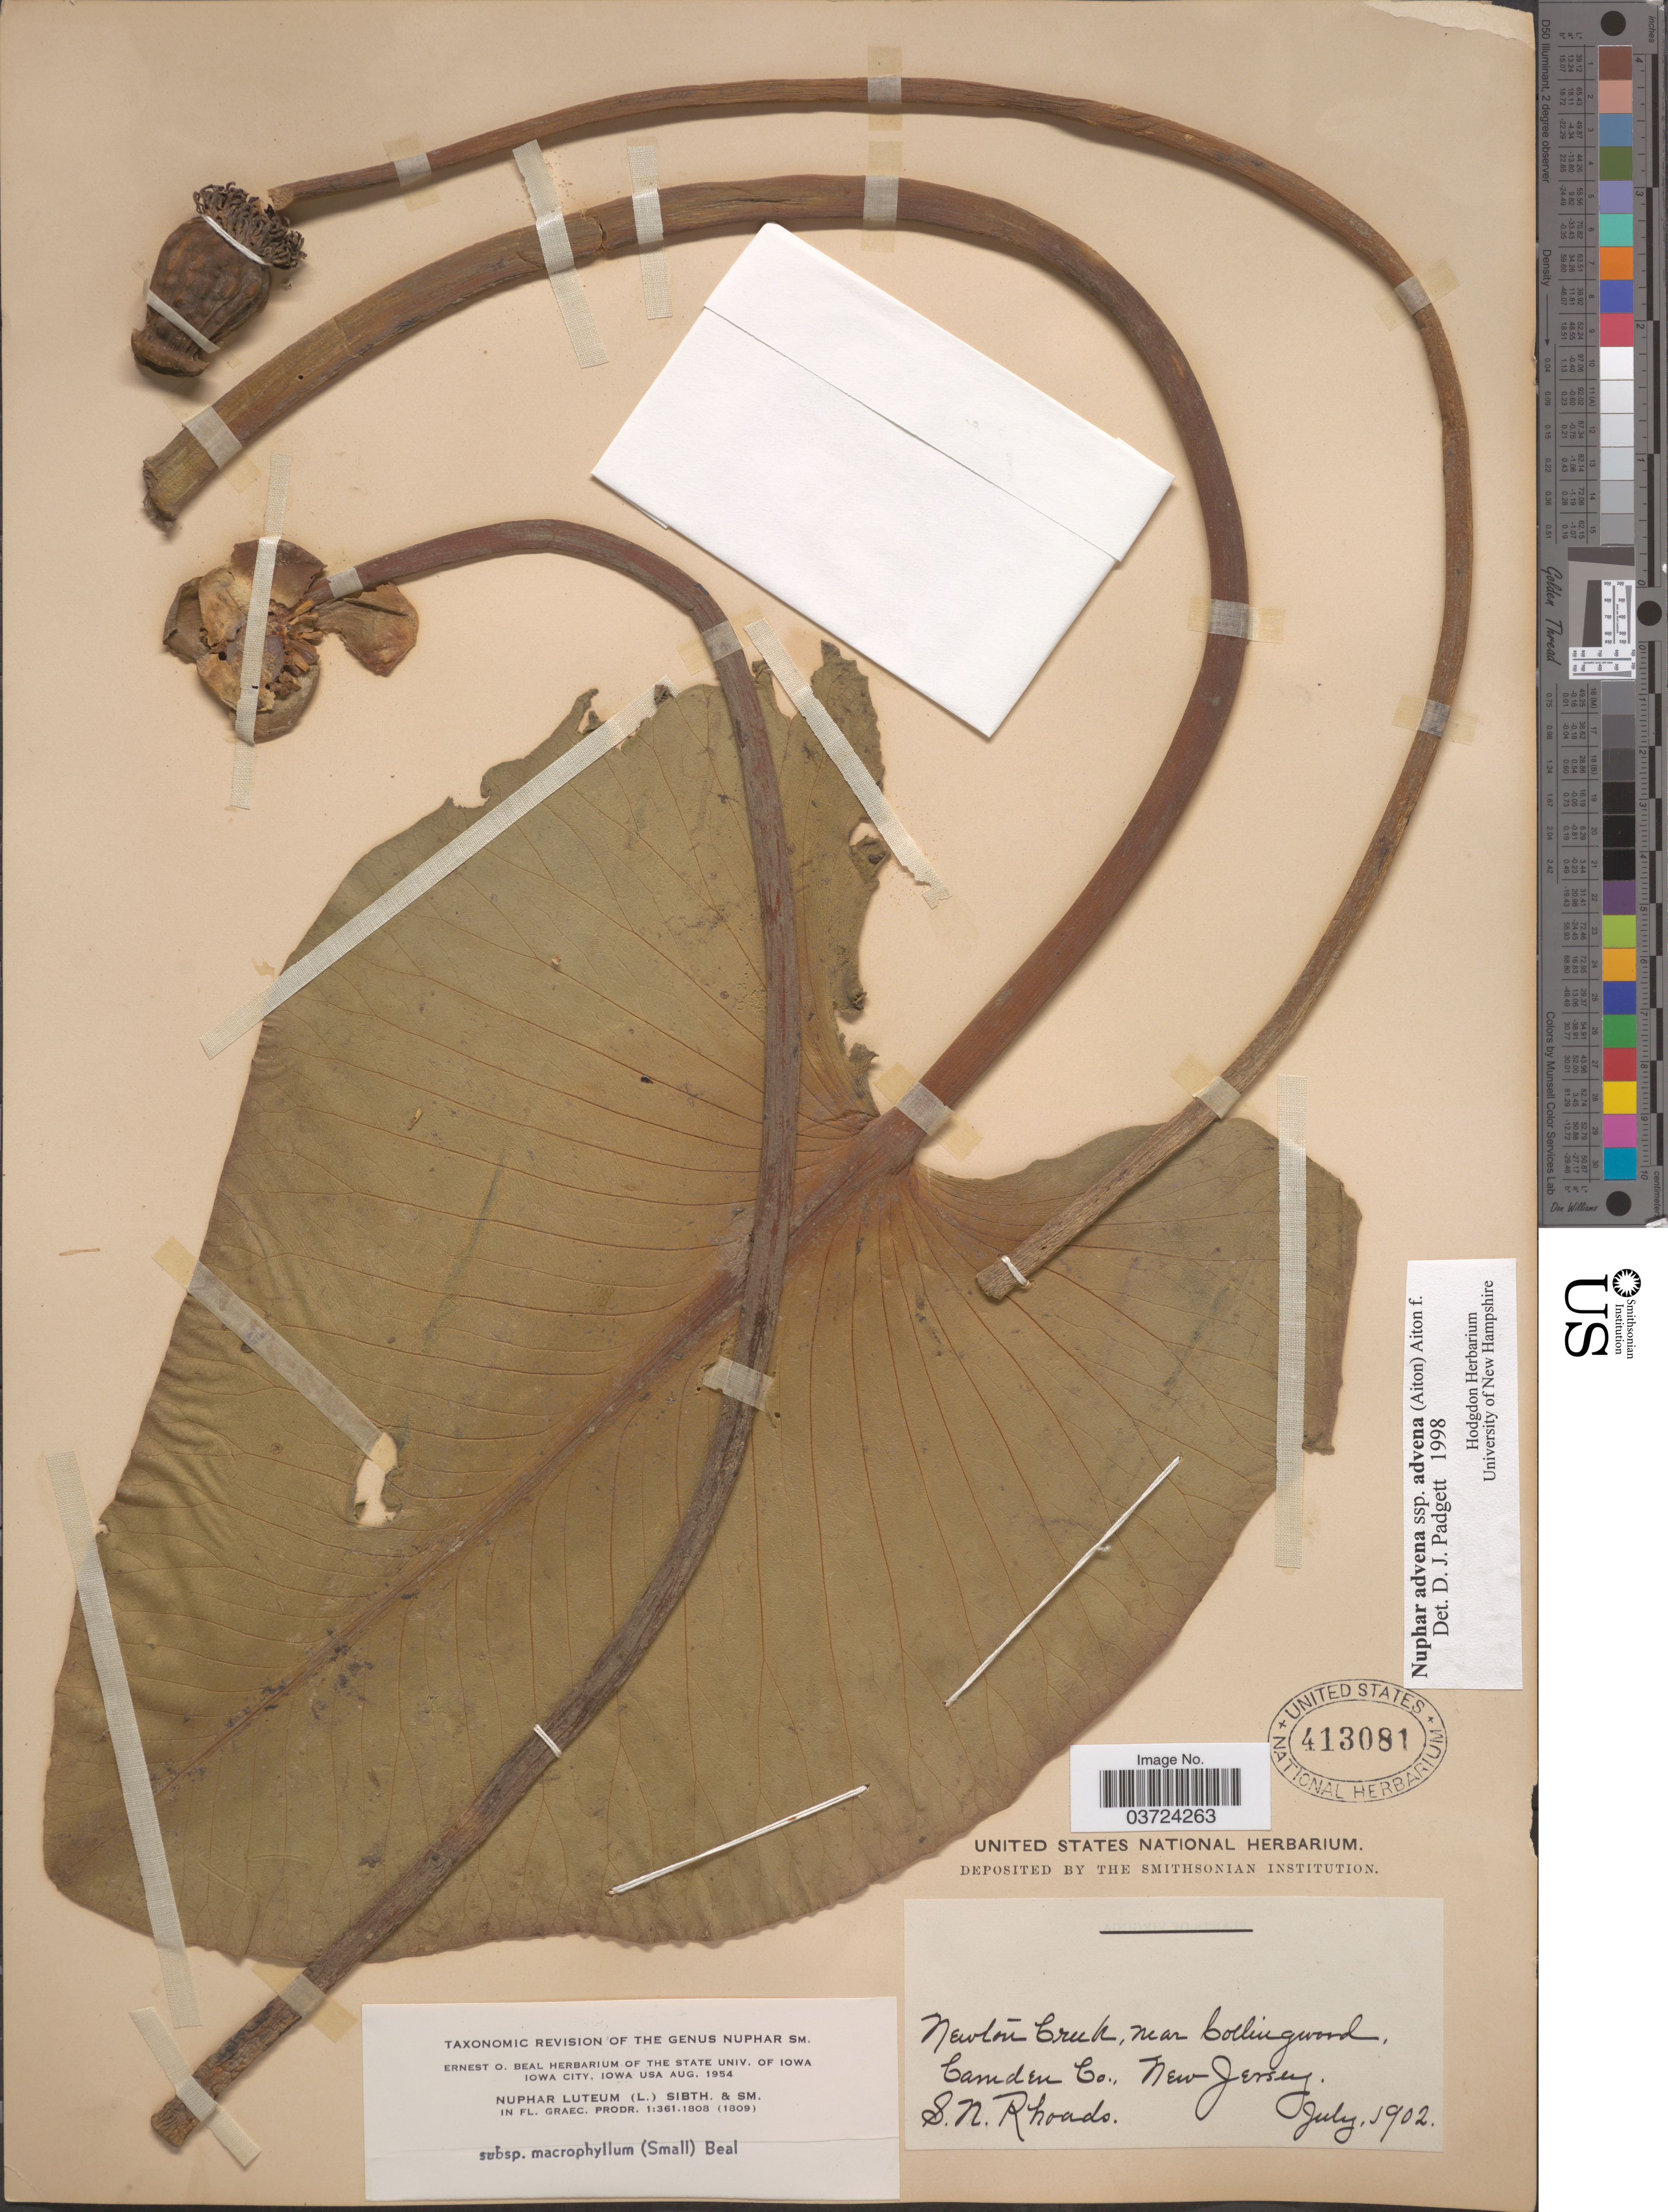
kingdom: Plantae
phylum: Tracheophyta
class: Magnoliopsida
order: Nymphaeales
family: Nymphaeaceae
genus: Nuphar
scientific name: Nuphar advena subsp. advena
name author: (Aiton) W.T. Aiton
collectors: S. Rhoads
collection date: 1902-07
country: United States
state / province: New Jersey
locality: Newton Creek, near Collingwood, Camden Co.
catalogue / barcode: US 413081